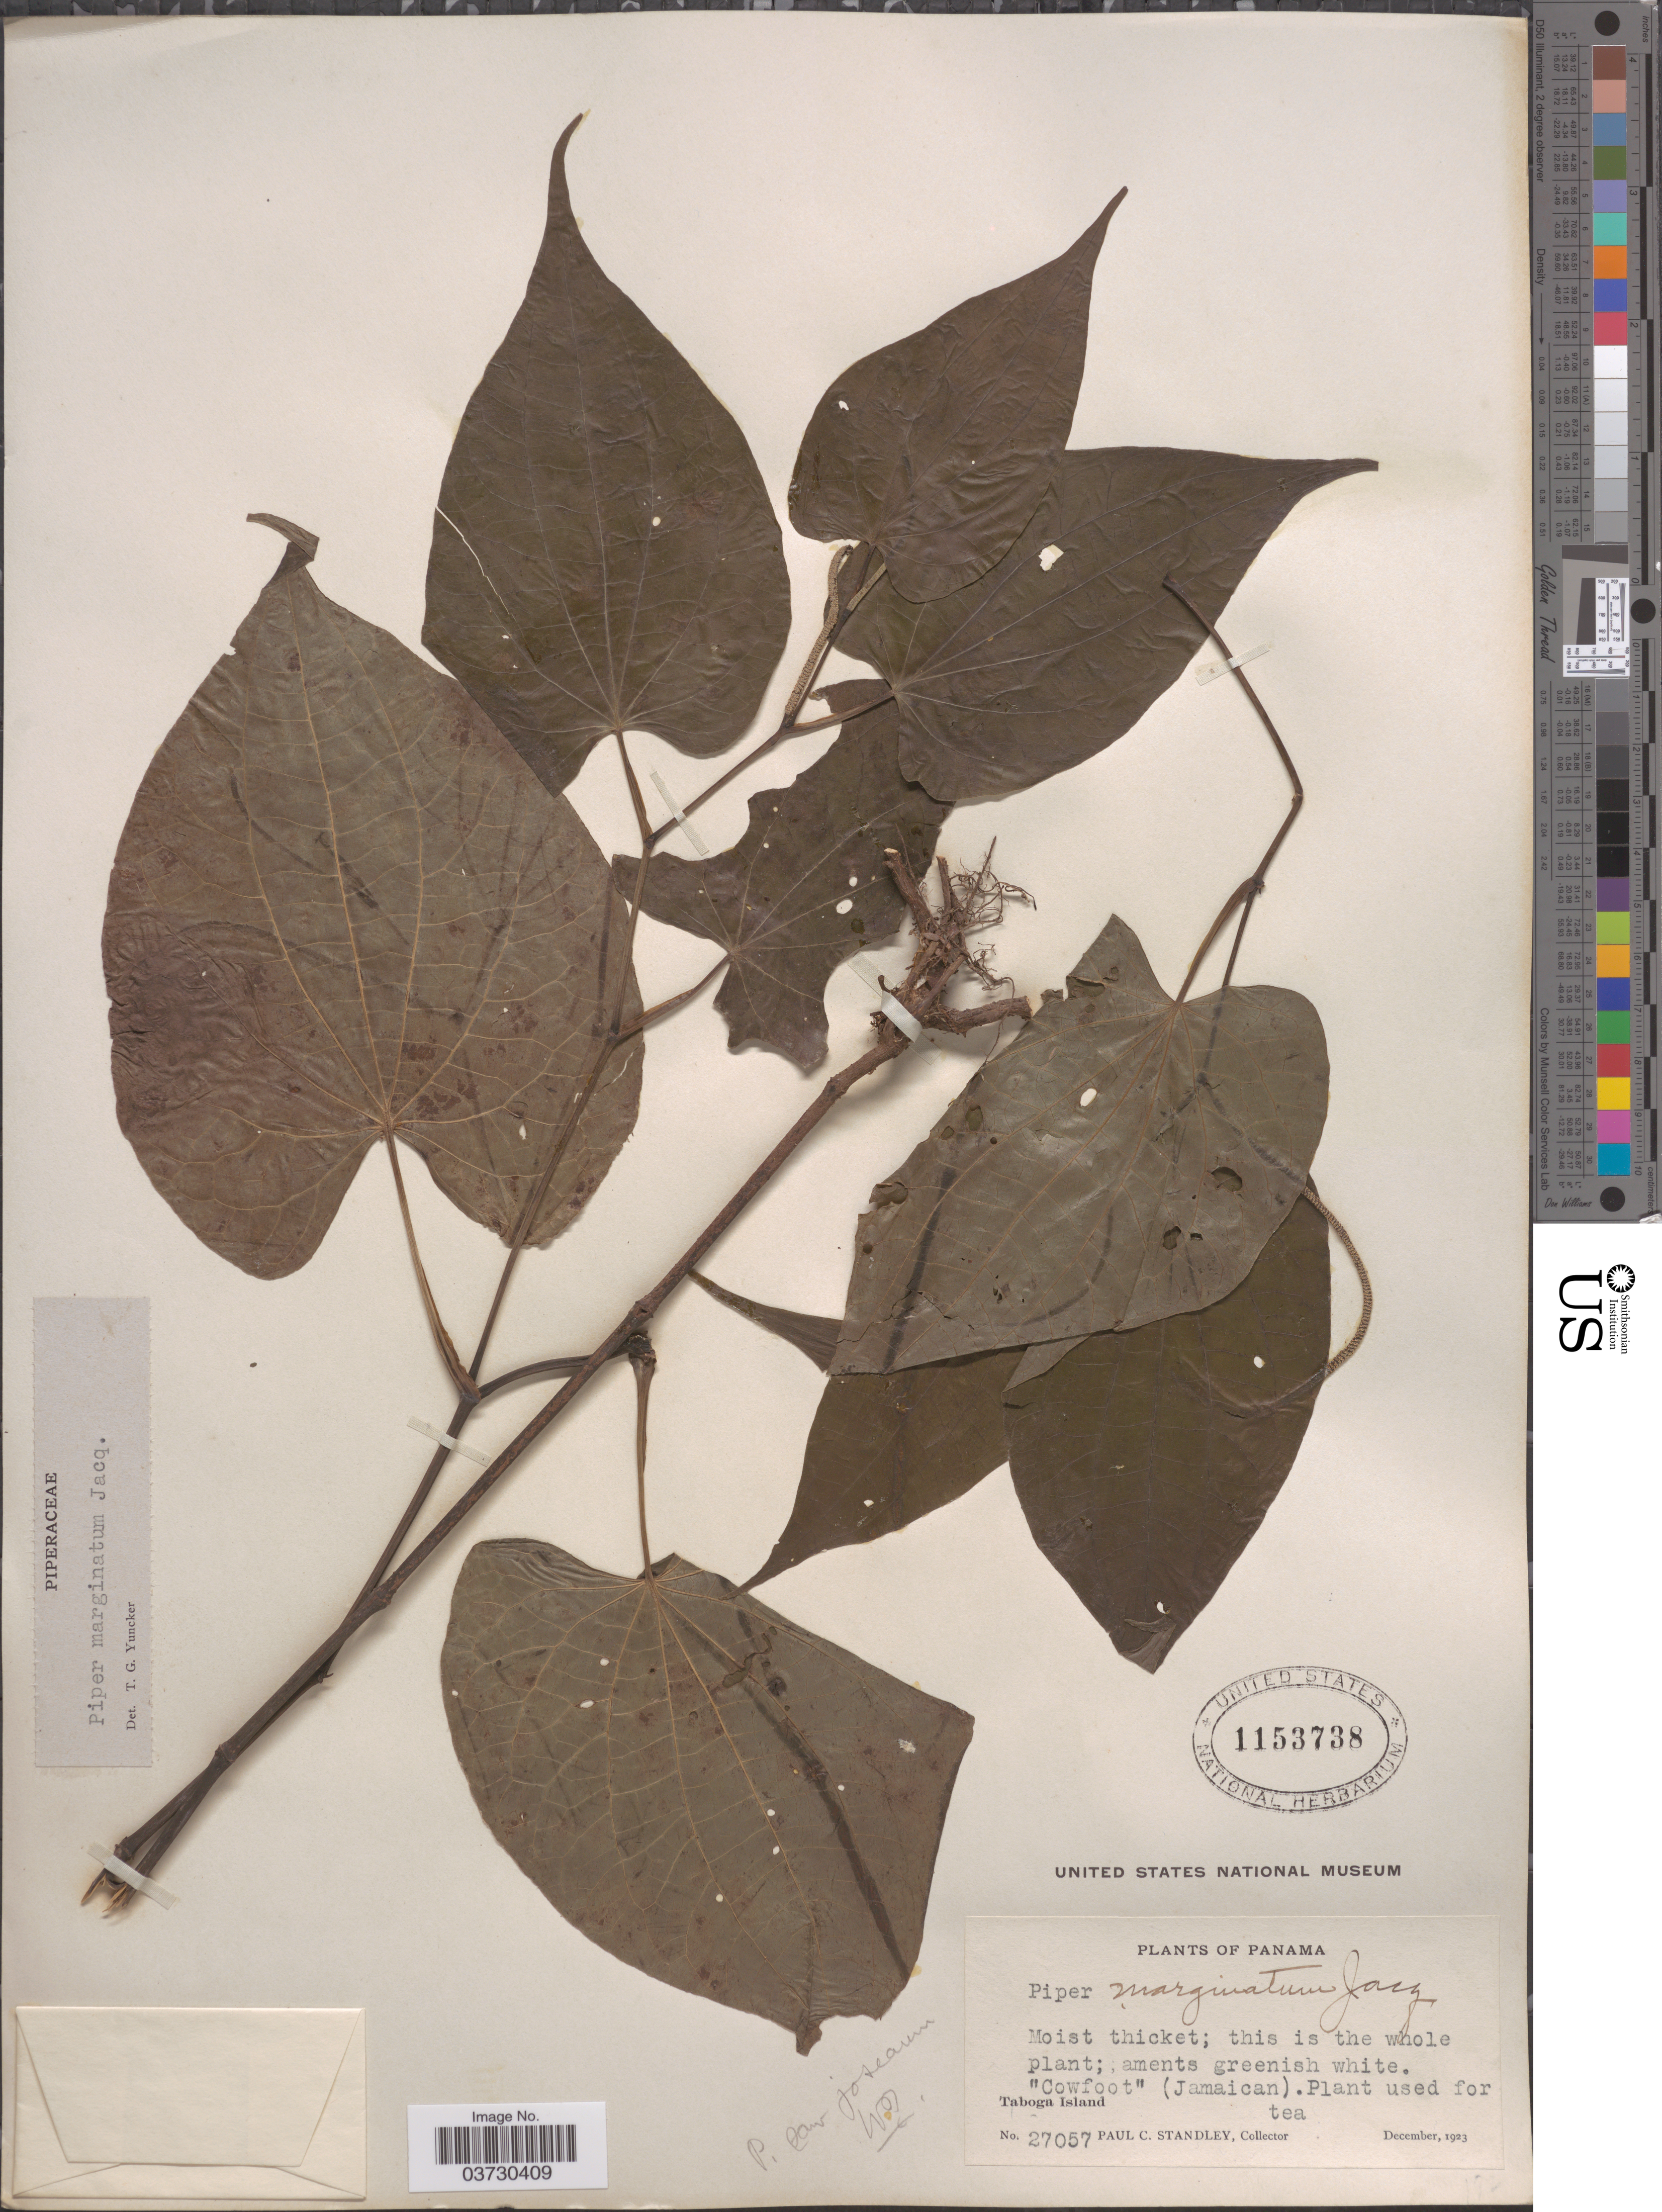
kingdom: Plantae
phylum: Tracheophyta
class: Magnoliopsida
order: Piperales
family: Piperaceae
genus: Piper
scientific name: Piper marginatum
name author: Jacq.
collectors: P. C. Standley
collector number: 27057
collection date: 1923-12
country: Panama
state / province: Panamá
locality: Taboga Island.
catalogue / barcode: US 1153738